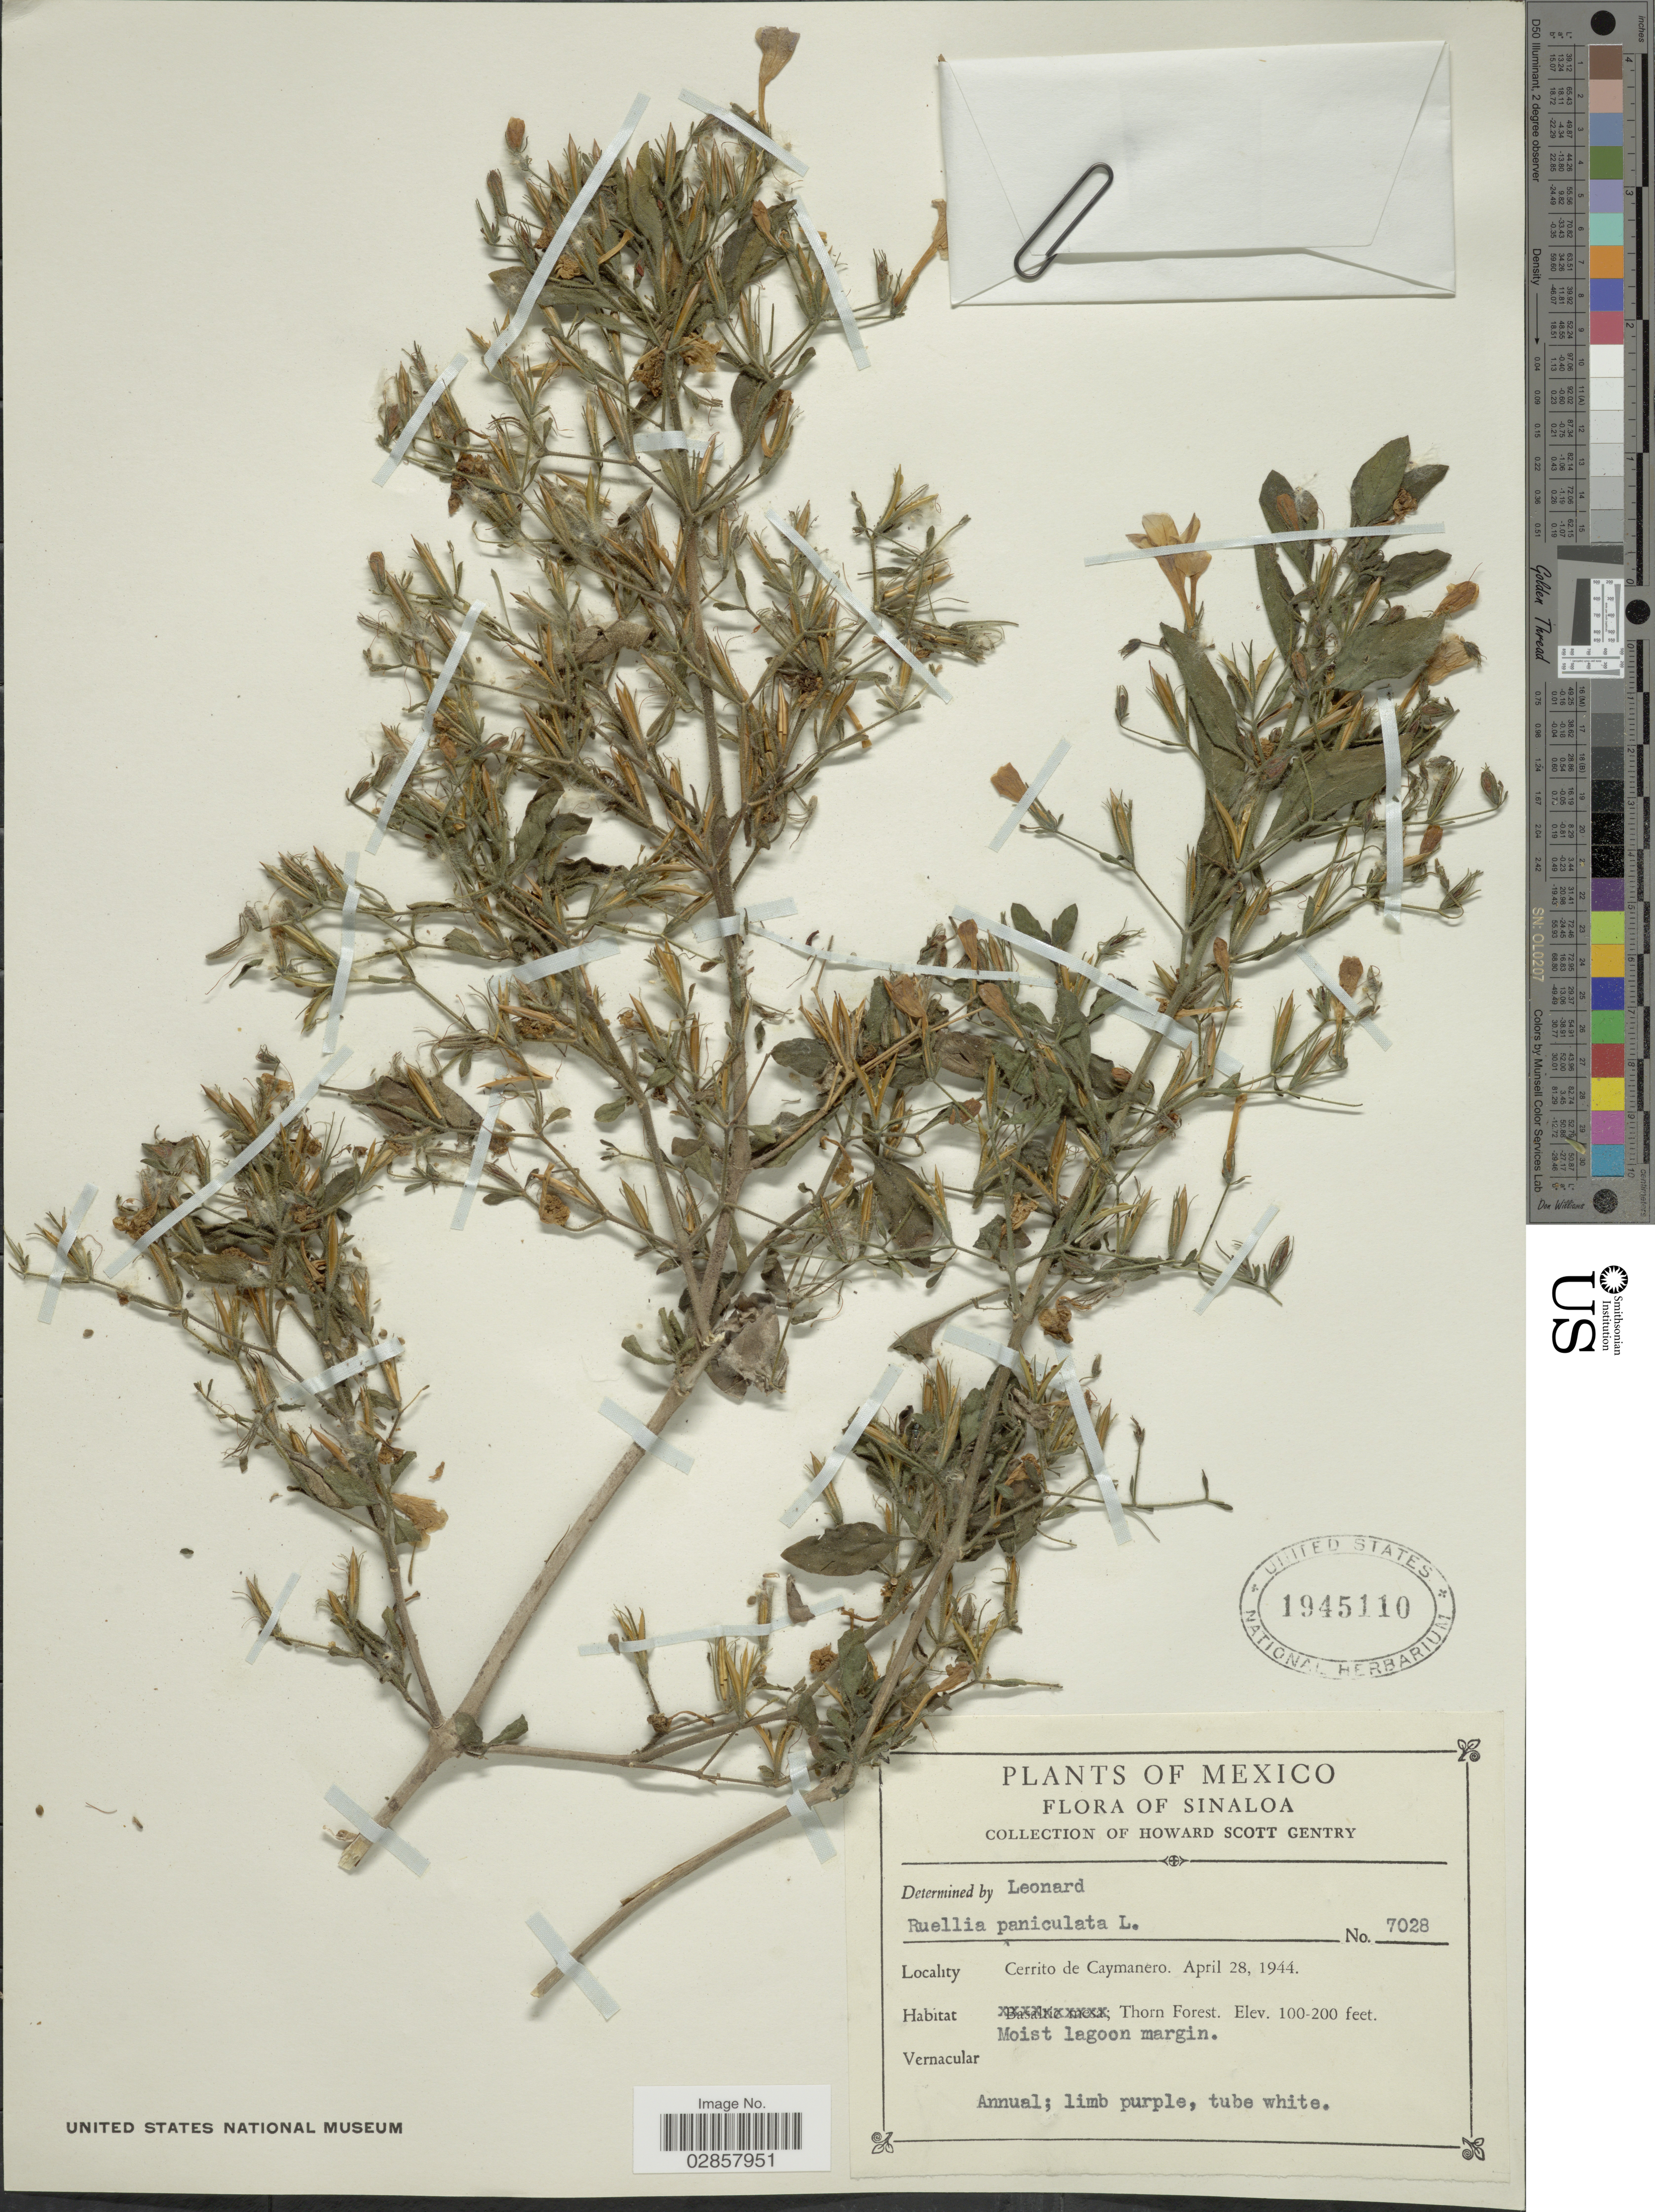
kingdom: Plantae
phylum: Tracheophyta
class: Magnoliopsida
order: Lamiales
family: Acanthaceae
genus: Ruellia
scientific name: Ruellia paniculata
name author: L.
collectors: H. S. Gentry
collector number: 7028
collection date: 1944-04-28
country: Mexico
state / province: Sinaloa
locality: Cerrito de Caymanero.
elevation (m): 30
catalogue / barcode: US 1945110